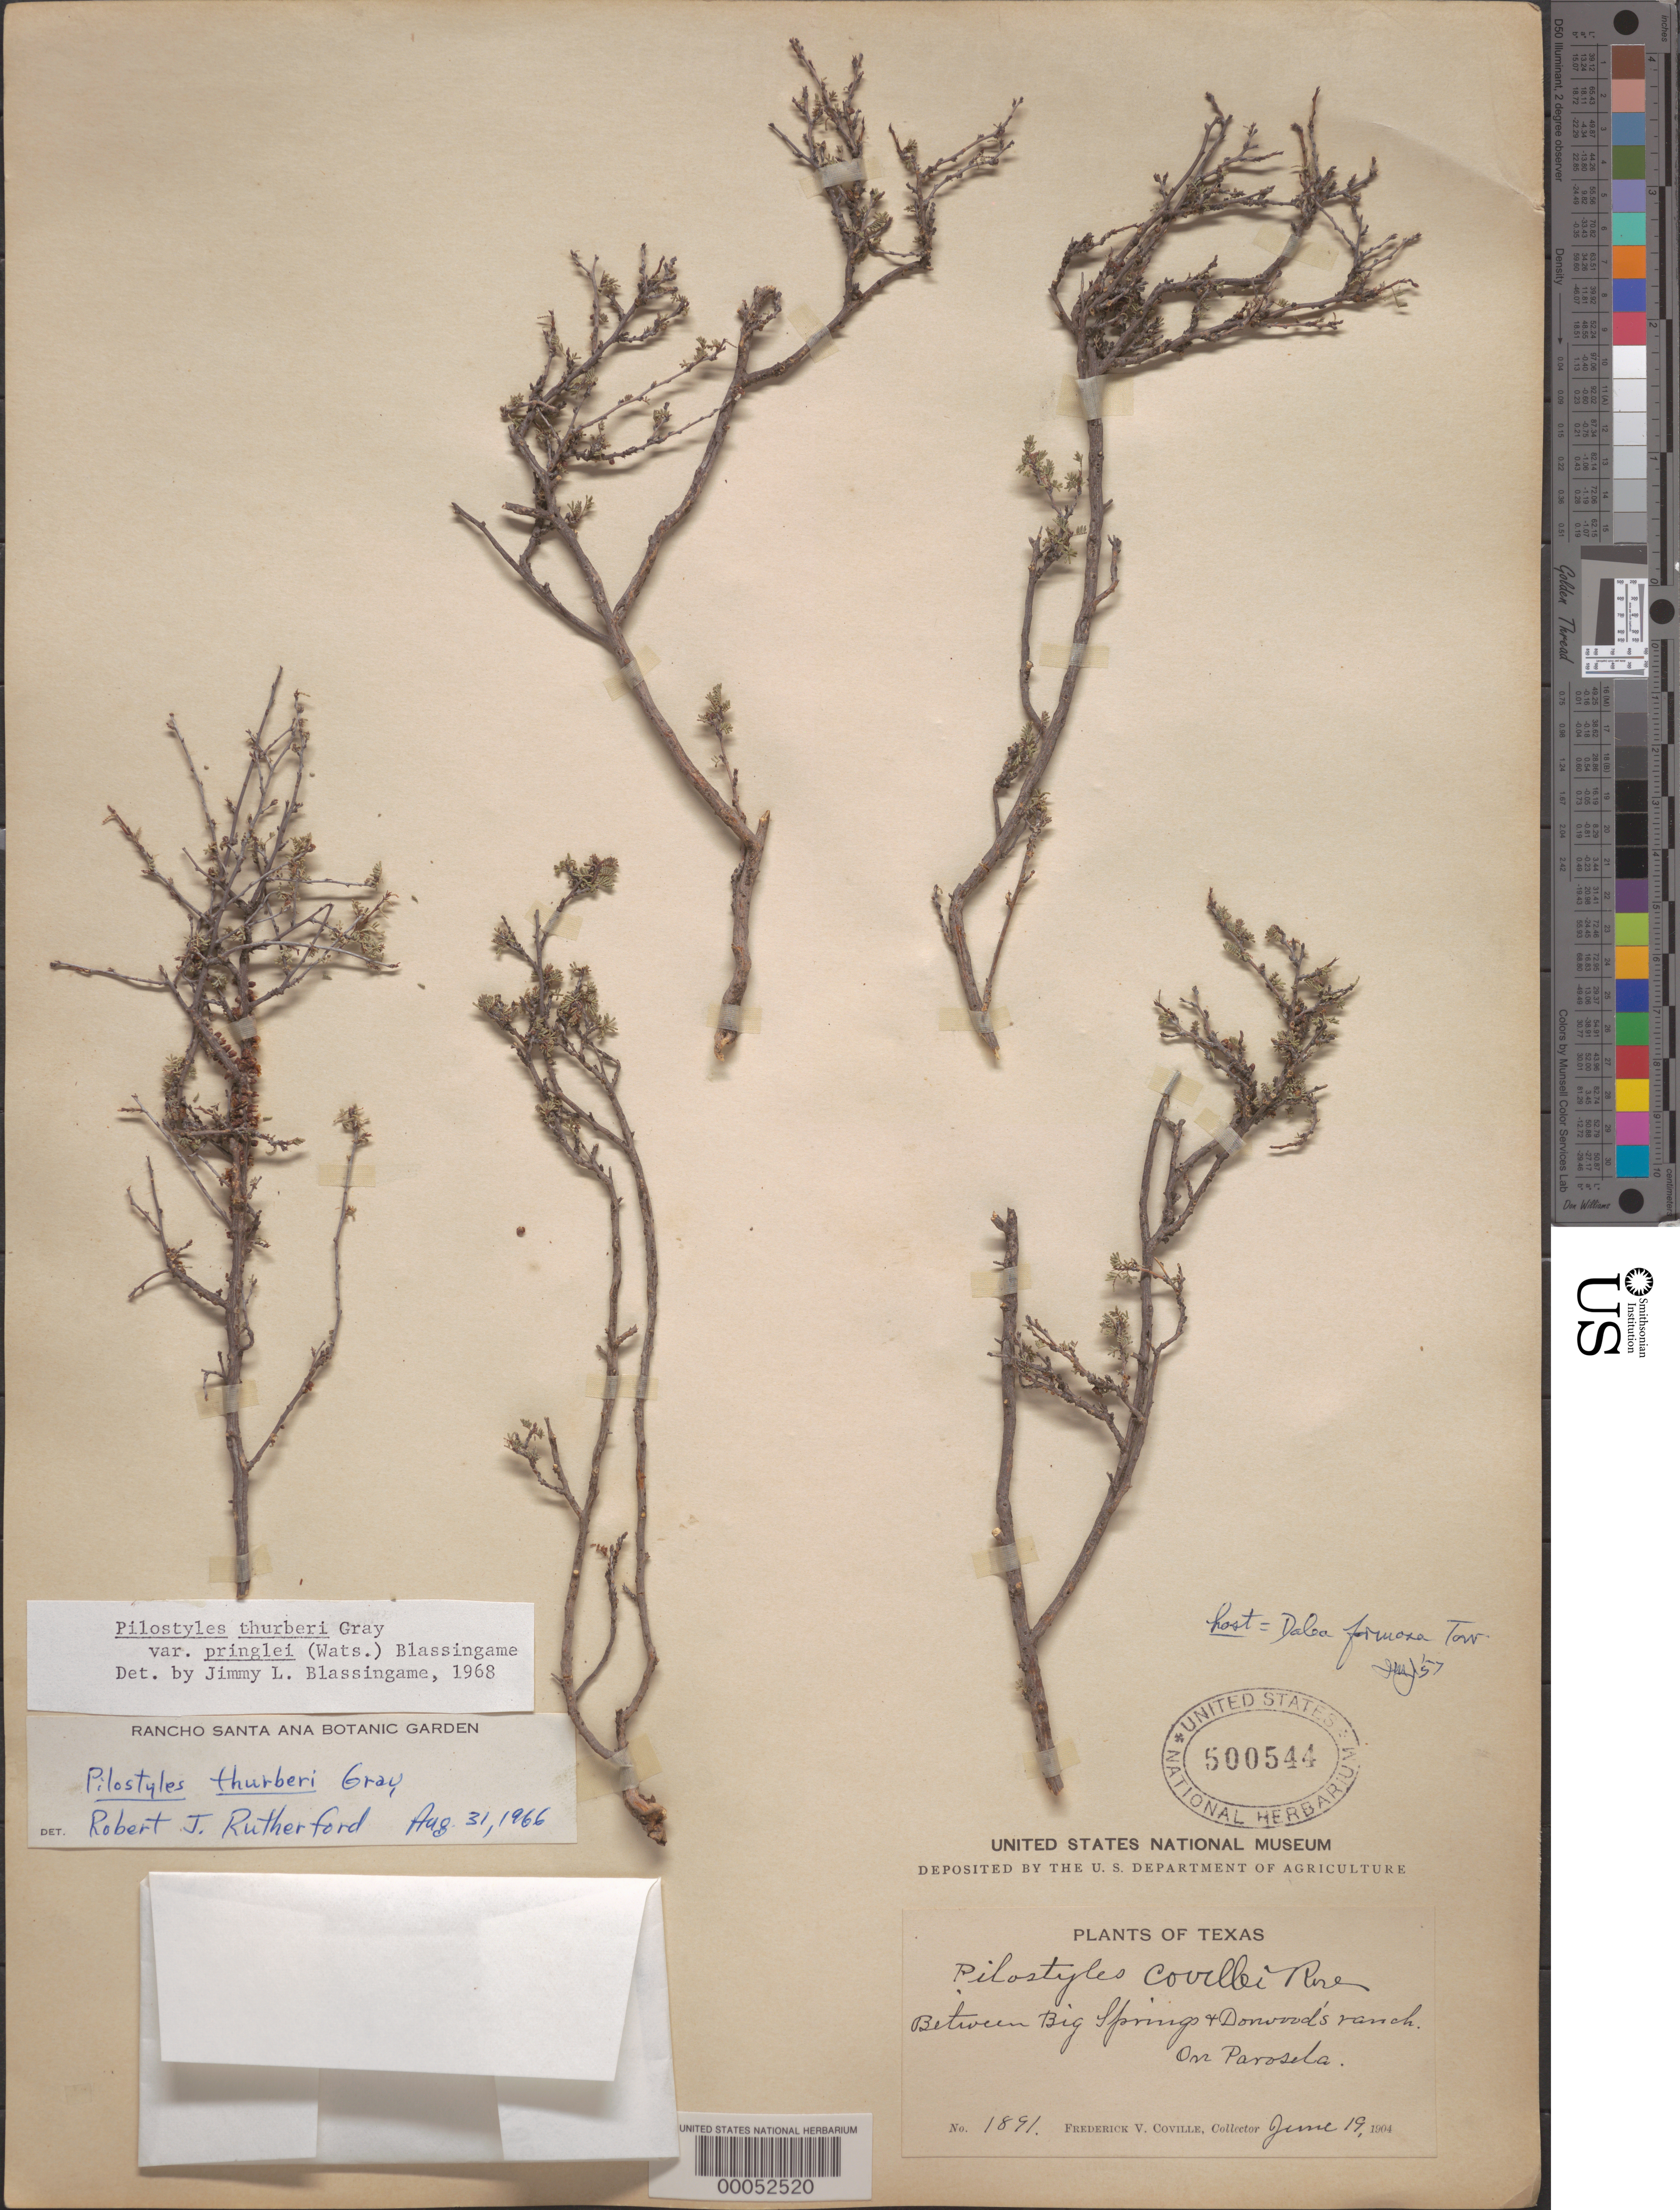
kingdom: Plantae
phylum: Tracheophyta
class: Magnoliopsida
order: Cucurbitales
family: Apodanthaceae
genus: Pilostyles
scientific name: Pilostyles thurberi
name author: A. Gray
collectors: F. V. Coville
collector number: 1891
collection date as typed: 19 Jun 1904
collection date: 1904-06-19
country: United States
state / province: Texas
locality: Between big springs & donwood's ranch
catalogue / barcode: US 500544